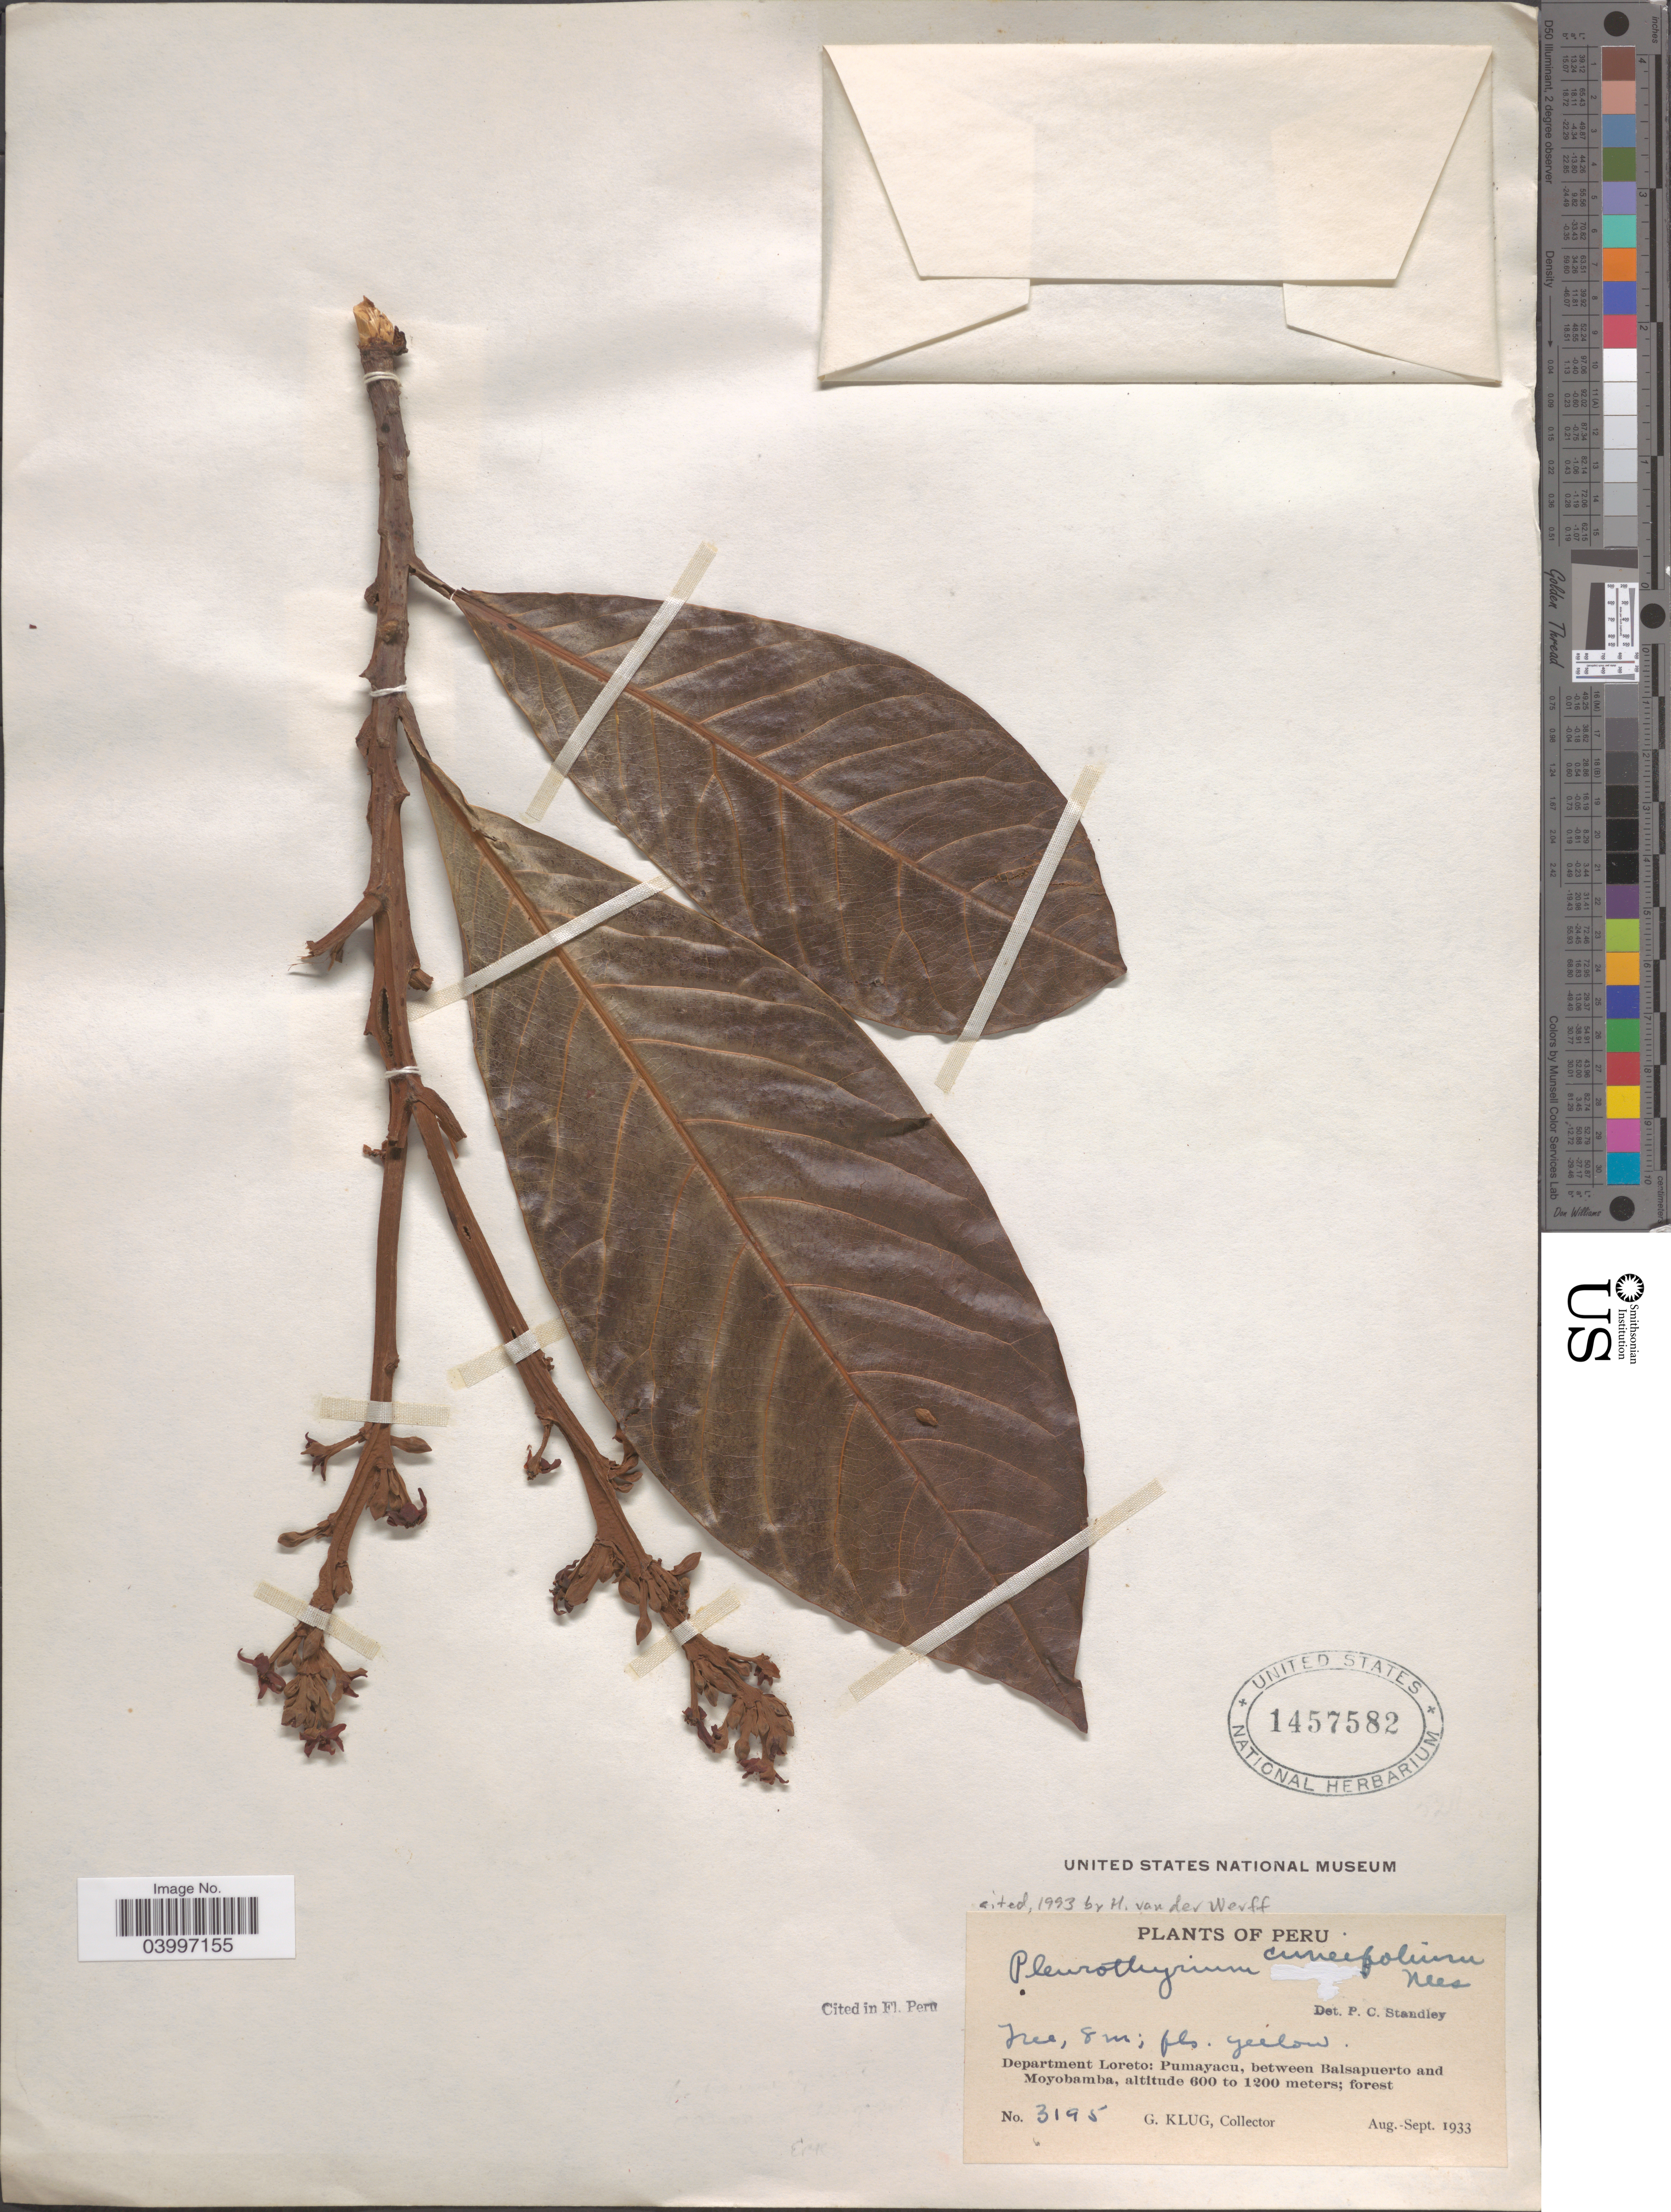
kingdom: Plantae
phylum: Tracheophyta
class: Magnoliopsida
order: Laurales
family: Lauraceae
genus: Pleurothyrium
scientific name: Pleurothyrium cuneifolium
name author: Nees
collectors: G. Klug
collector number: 3195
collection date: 1933-08/1933-09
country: Peru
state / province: Loreto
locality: Department Loreto: Pumayacu, between Balsapuerto and Moyobamba.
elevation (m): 600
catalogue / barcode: US 1457582